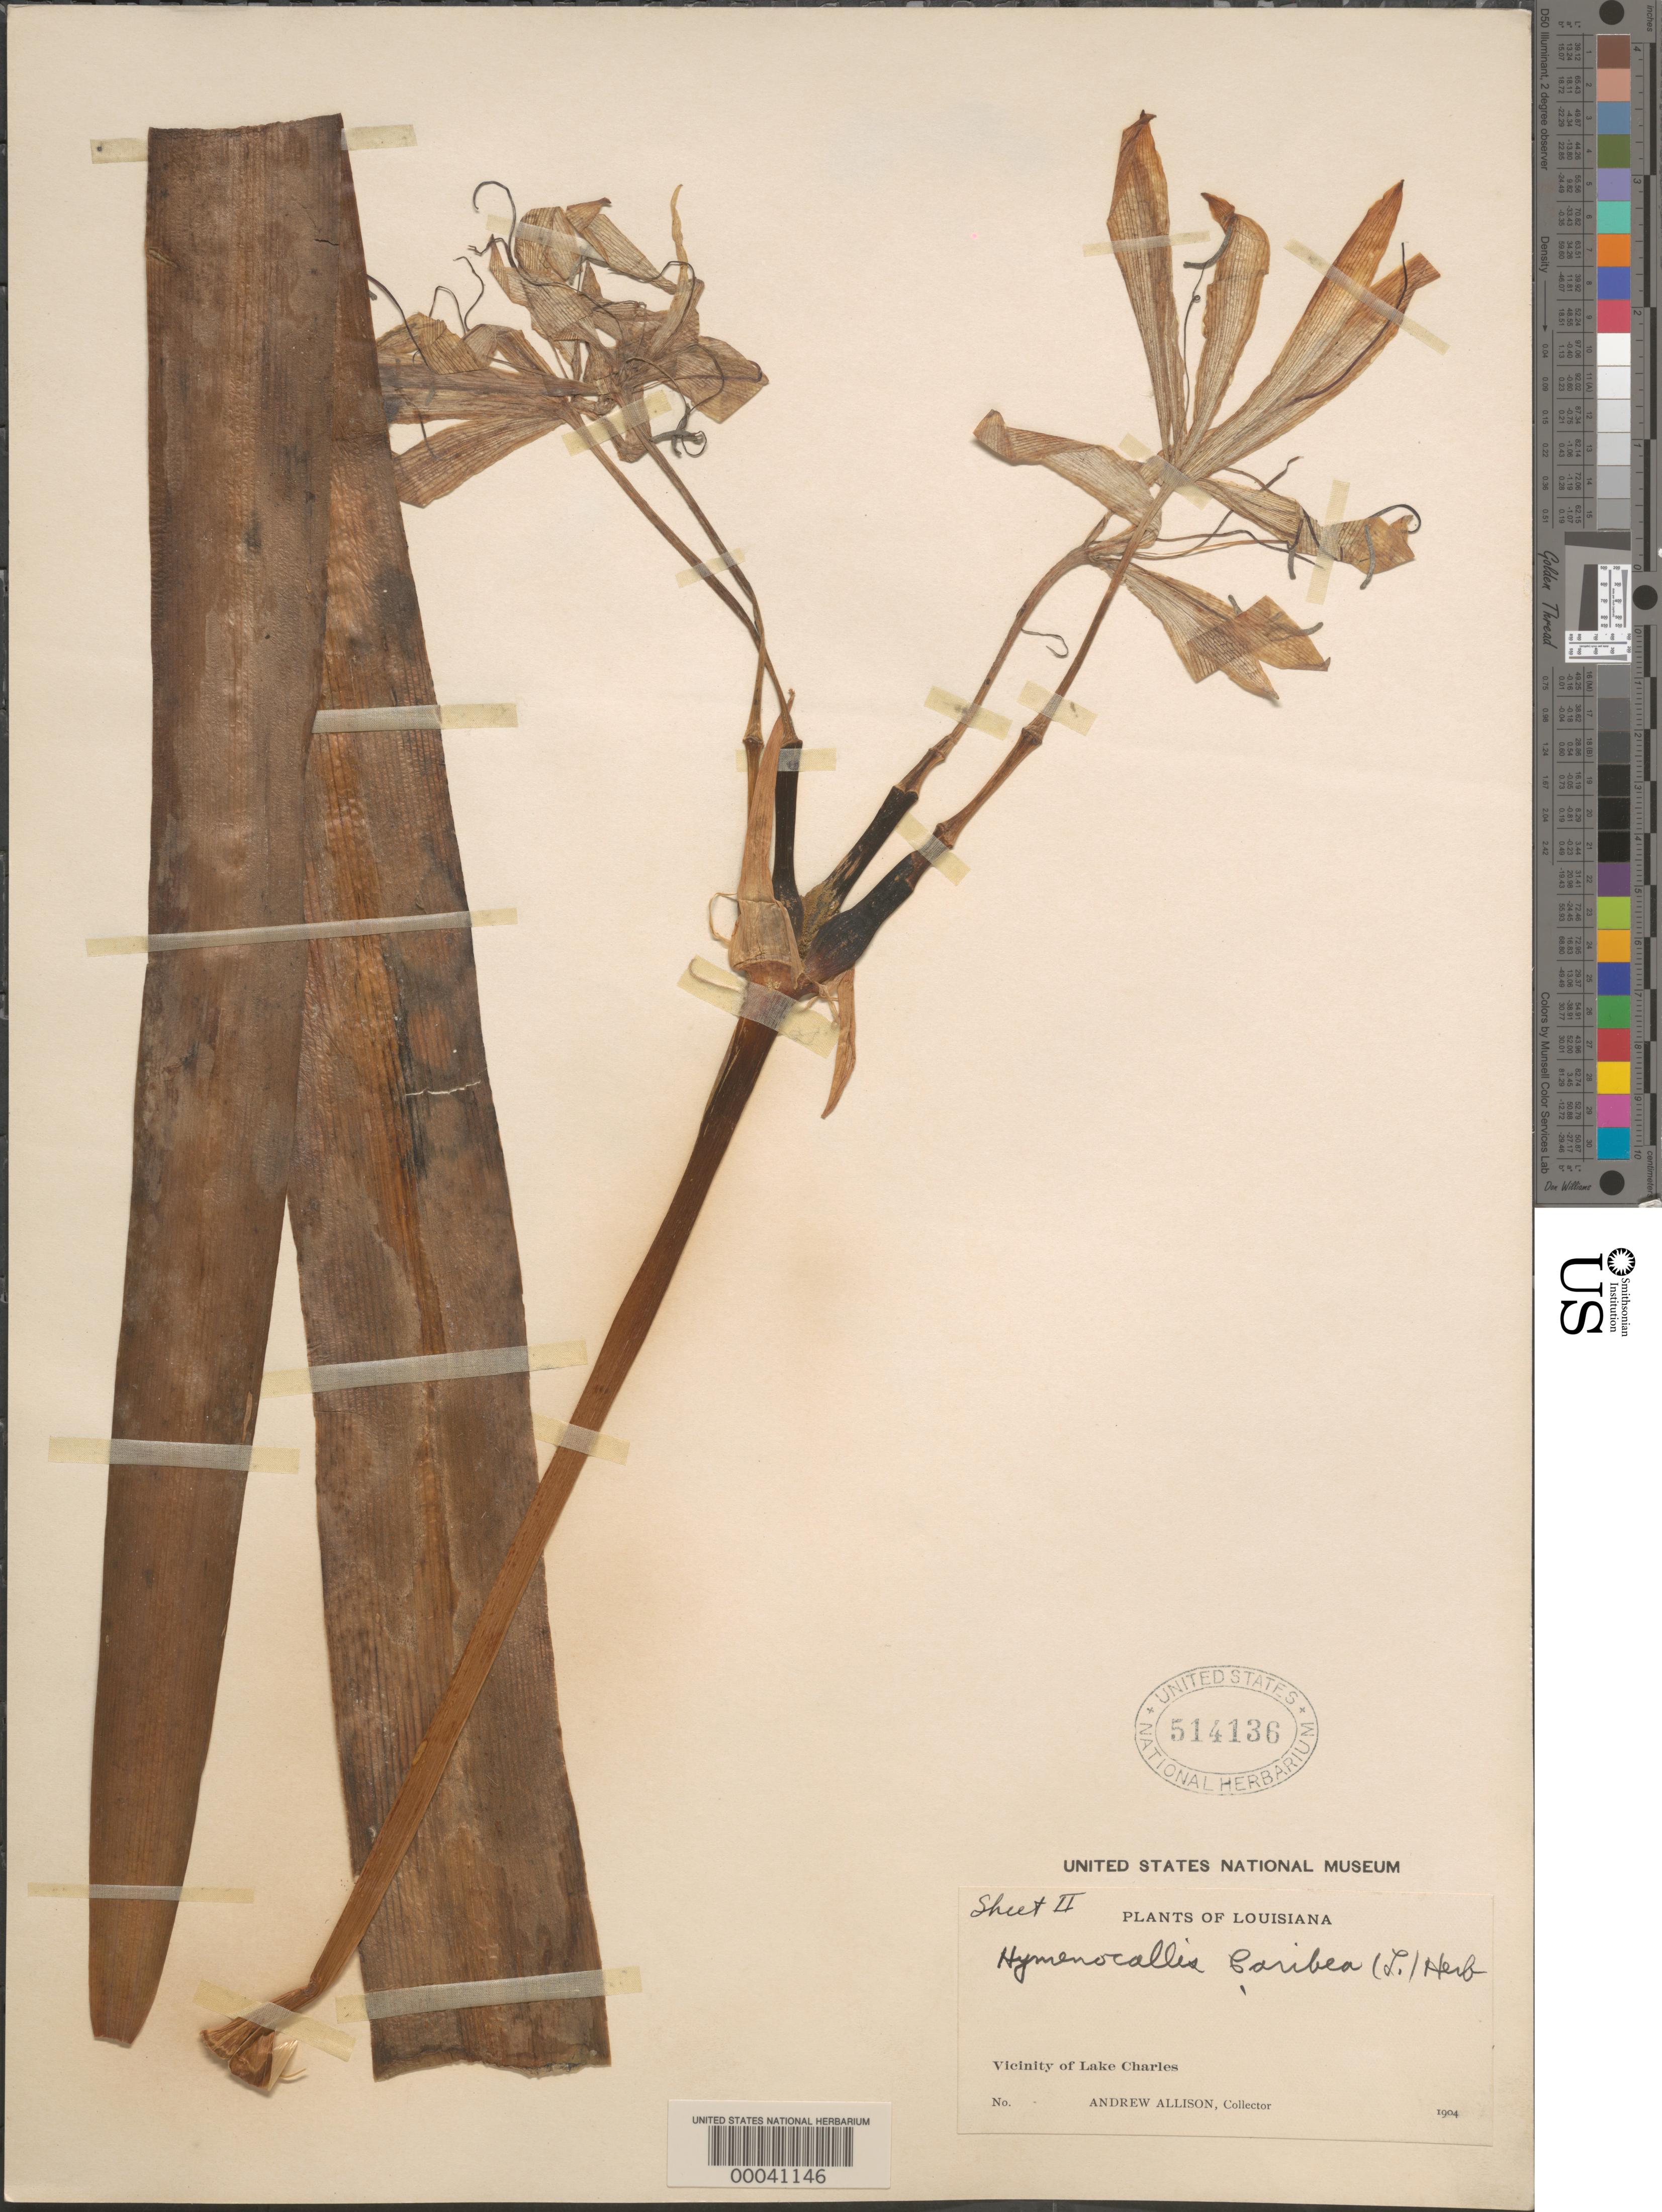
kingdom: Plantae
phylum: Tracheophyta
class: Liliopsida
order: Asparagales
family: Amaryllidaceae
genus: Crinum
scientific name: Crinum americanum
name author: L.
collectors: A. Allison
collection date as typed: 1904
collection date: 1904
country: United States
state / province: Louisiana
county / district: Calcasieu Parish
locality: Lake charles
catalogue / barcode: US 514136